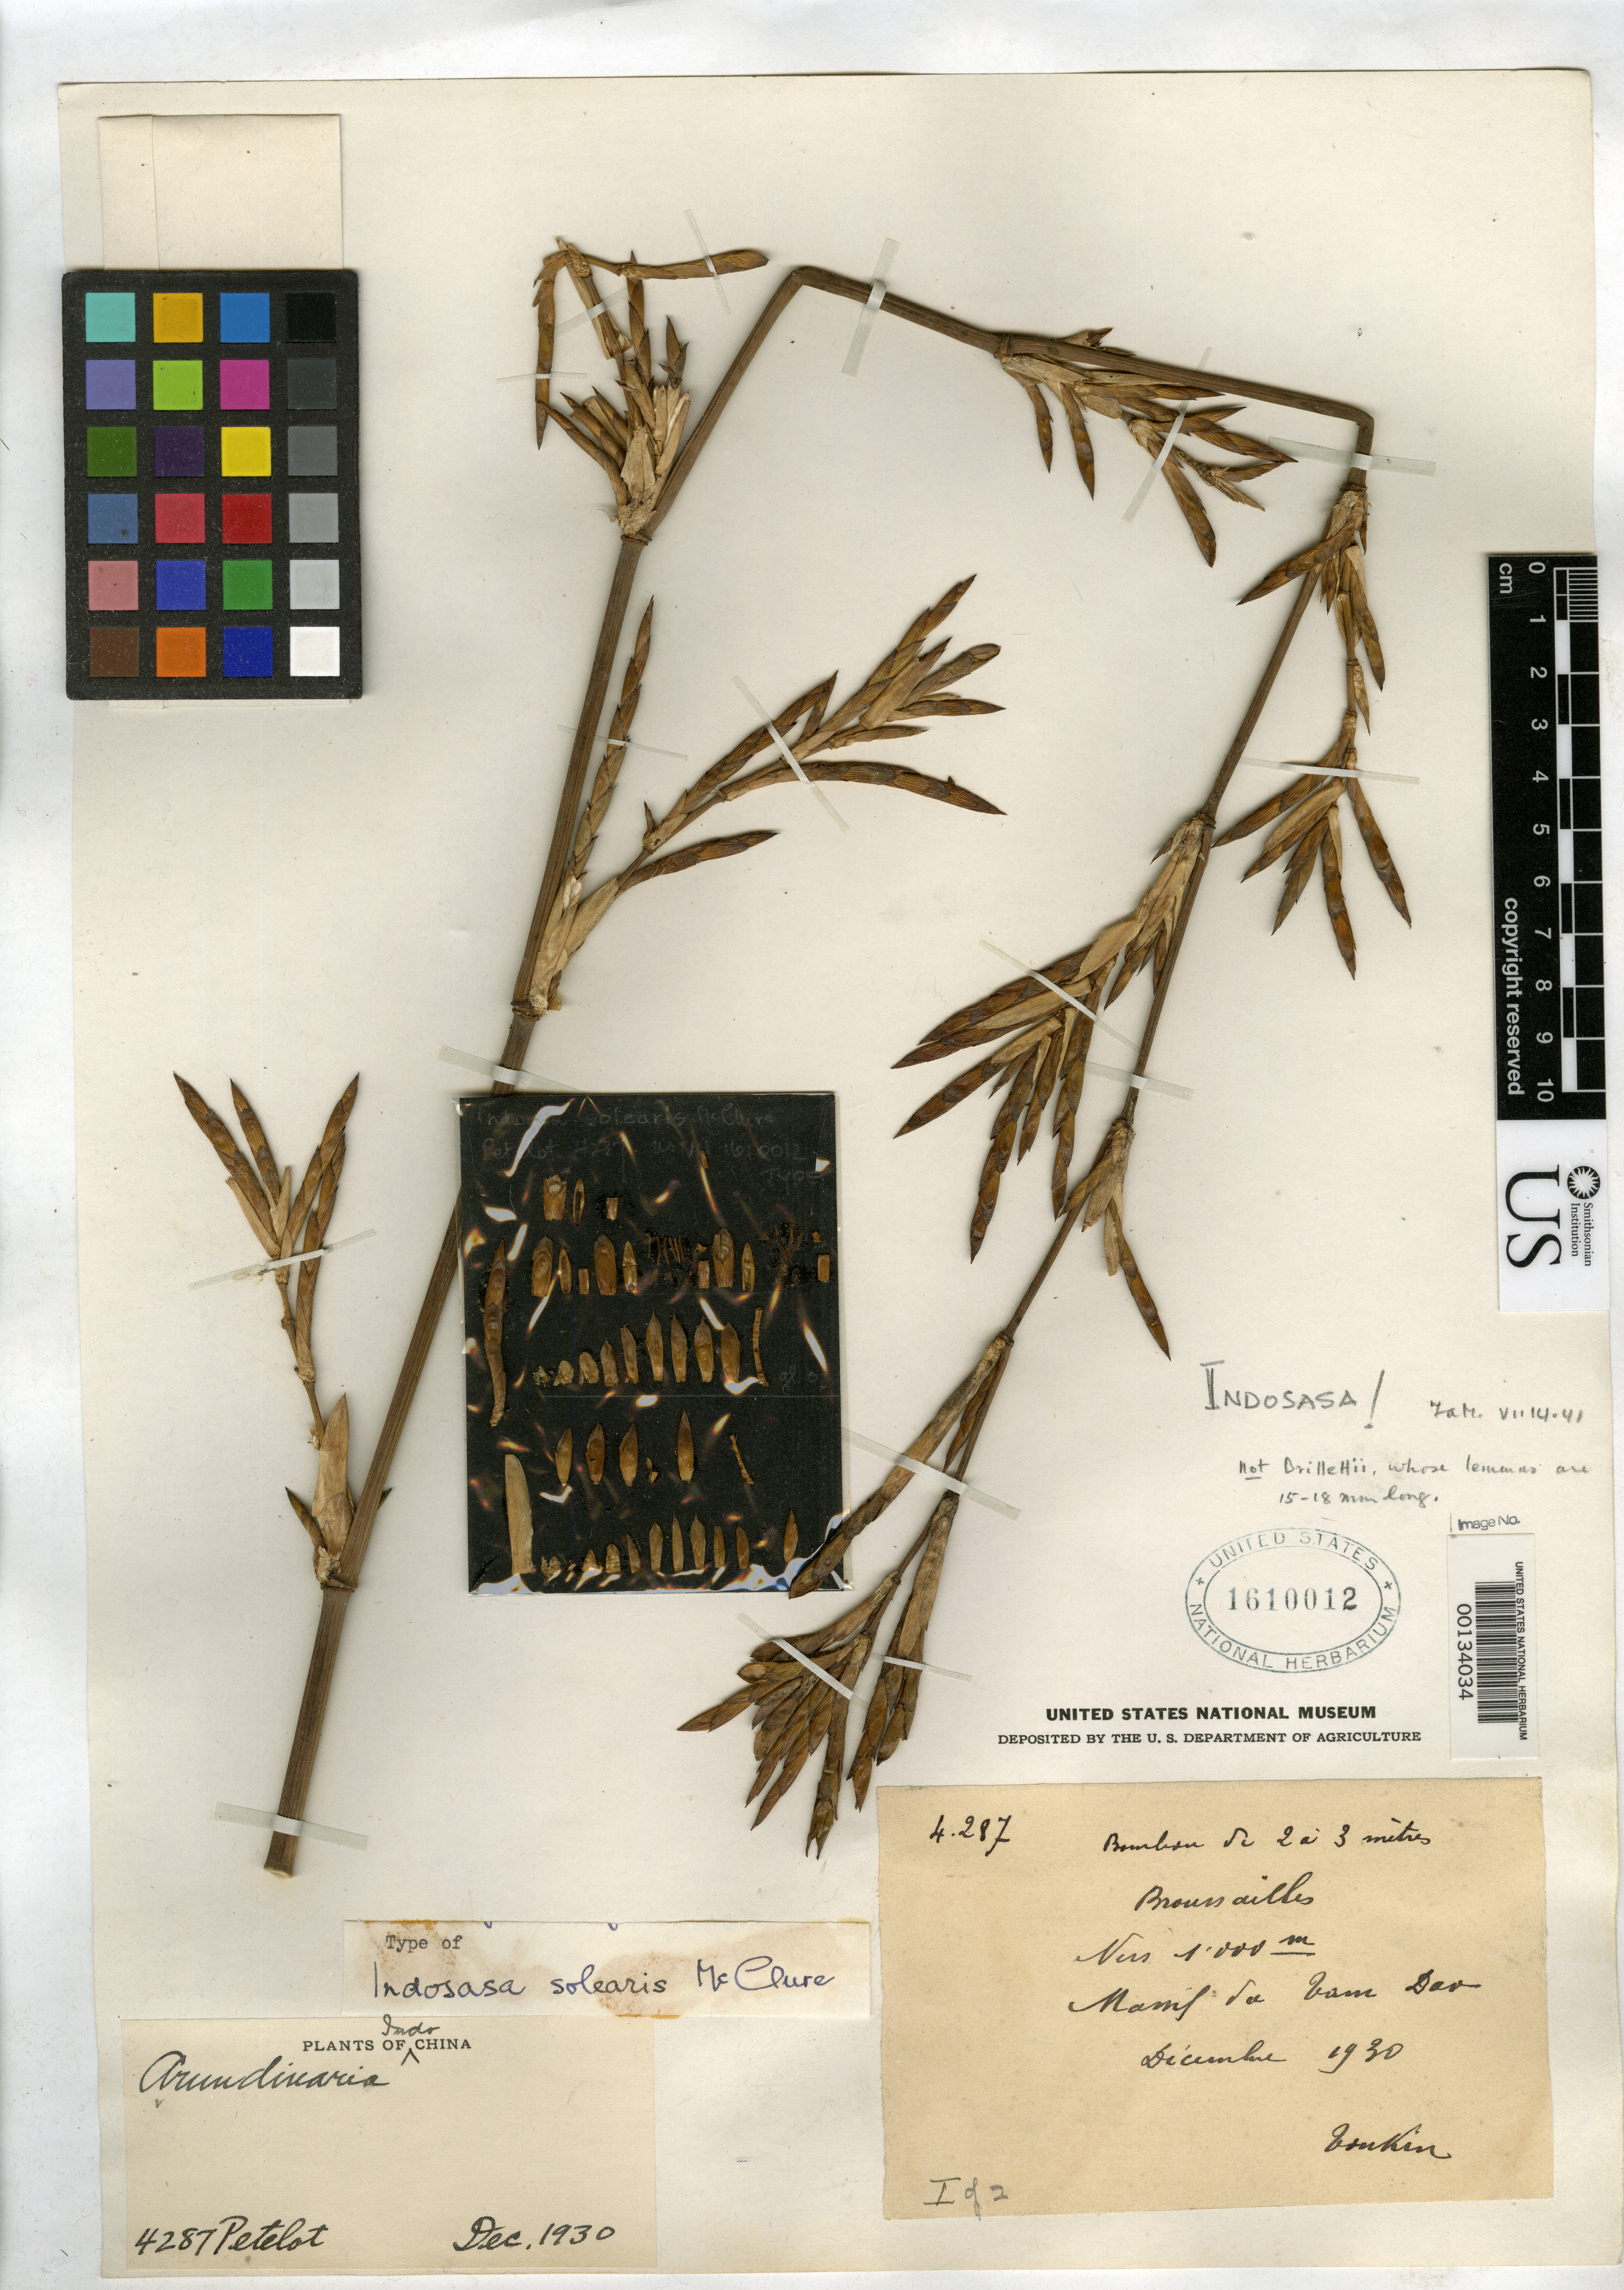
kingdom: Plantae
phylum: Tracheophyta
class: Liliopsida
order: Poales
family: Poaceae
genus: Indosasa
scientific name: Indosasa solearis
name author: McClure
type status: Holotype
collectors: P. A. Pételot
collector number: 4287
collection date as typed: Dec 1930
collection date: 1930-12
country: Vietnam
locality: Vam Dao Massif, Tonkin.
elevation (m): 1000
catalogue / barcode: US 1610012